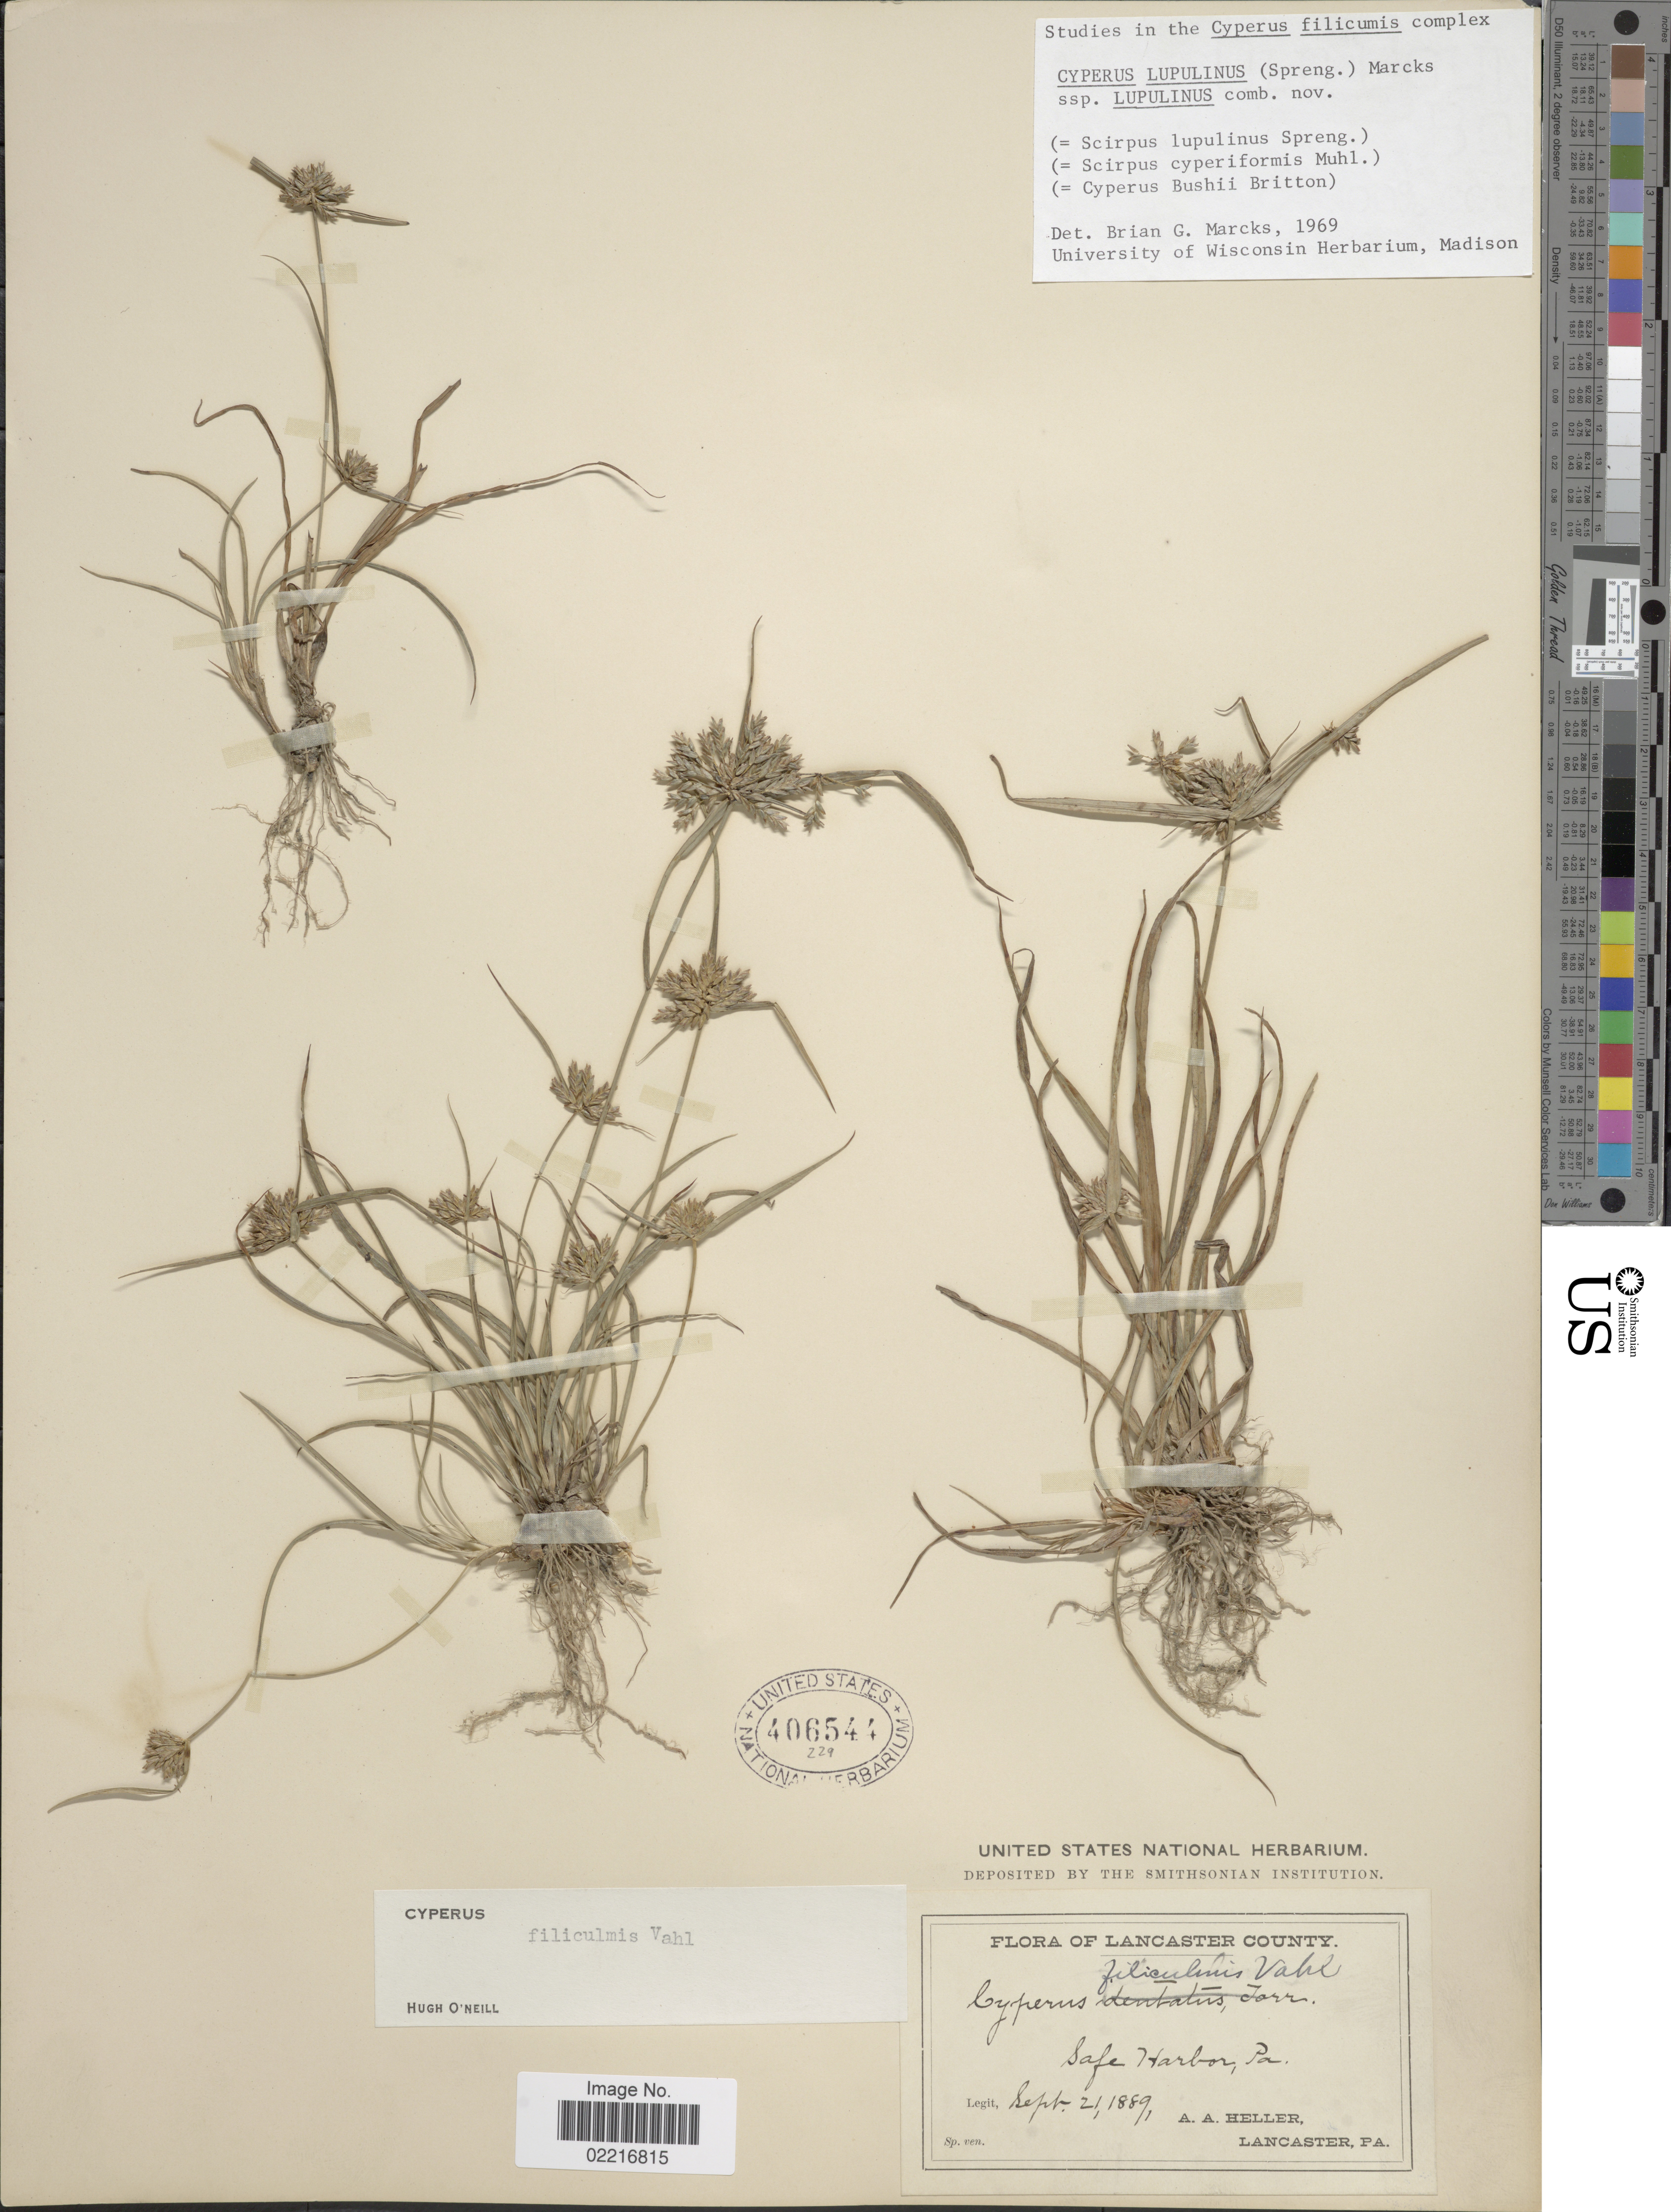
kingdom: Plantae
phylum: Tracheophyta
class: Liliopsida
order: Poales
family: Cyperaceae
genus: Cyperus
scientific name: Cyperus lupulinus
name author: (Spreng.) Marcks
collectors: A. A. Heller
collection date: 1889-09-21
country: United States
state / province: Pennsylvania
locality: Safe Harbor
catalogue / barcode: US 406544